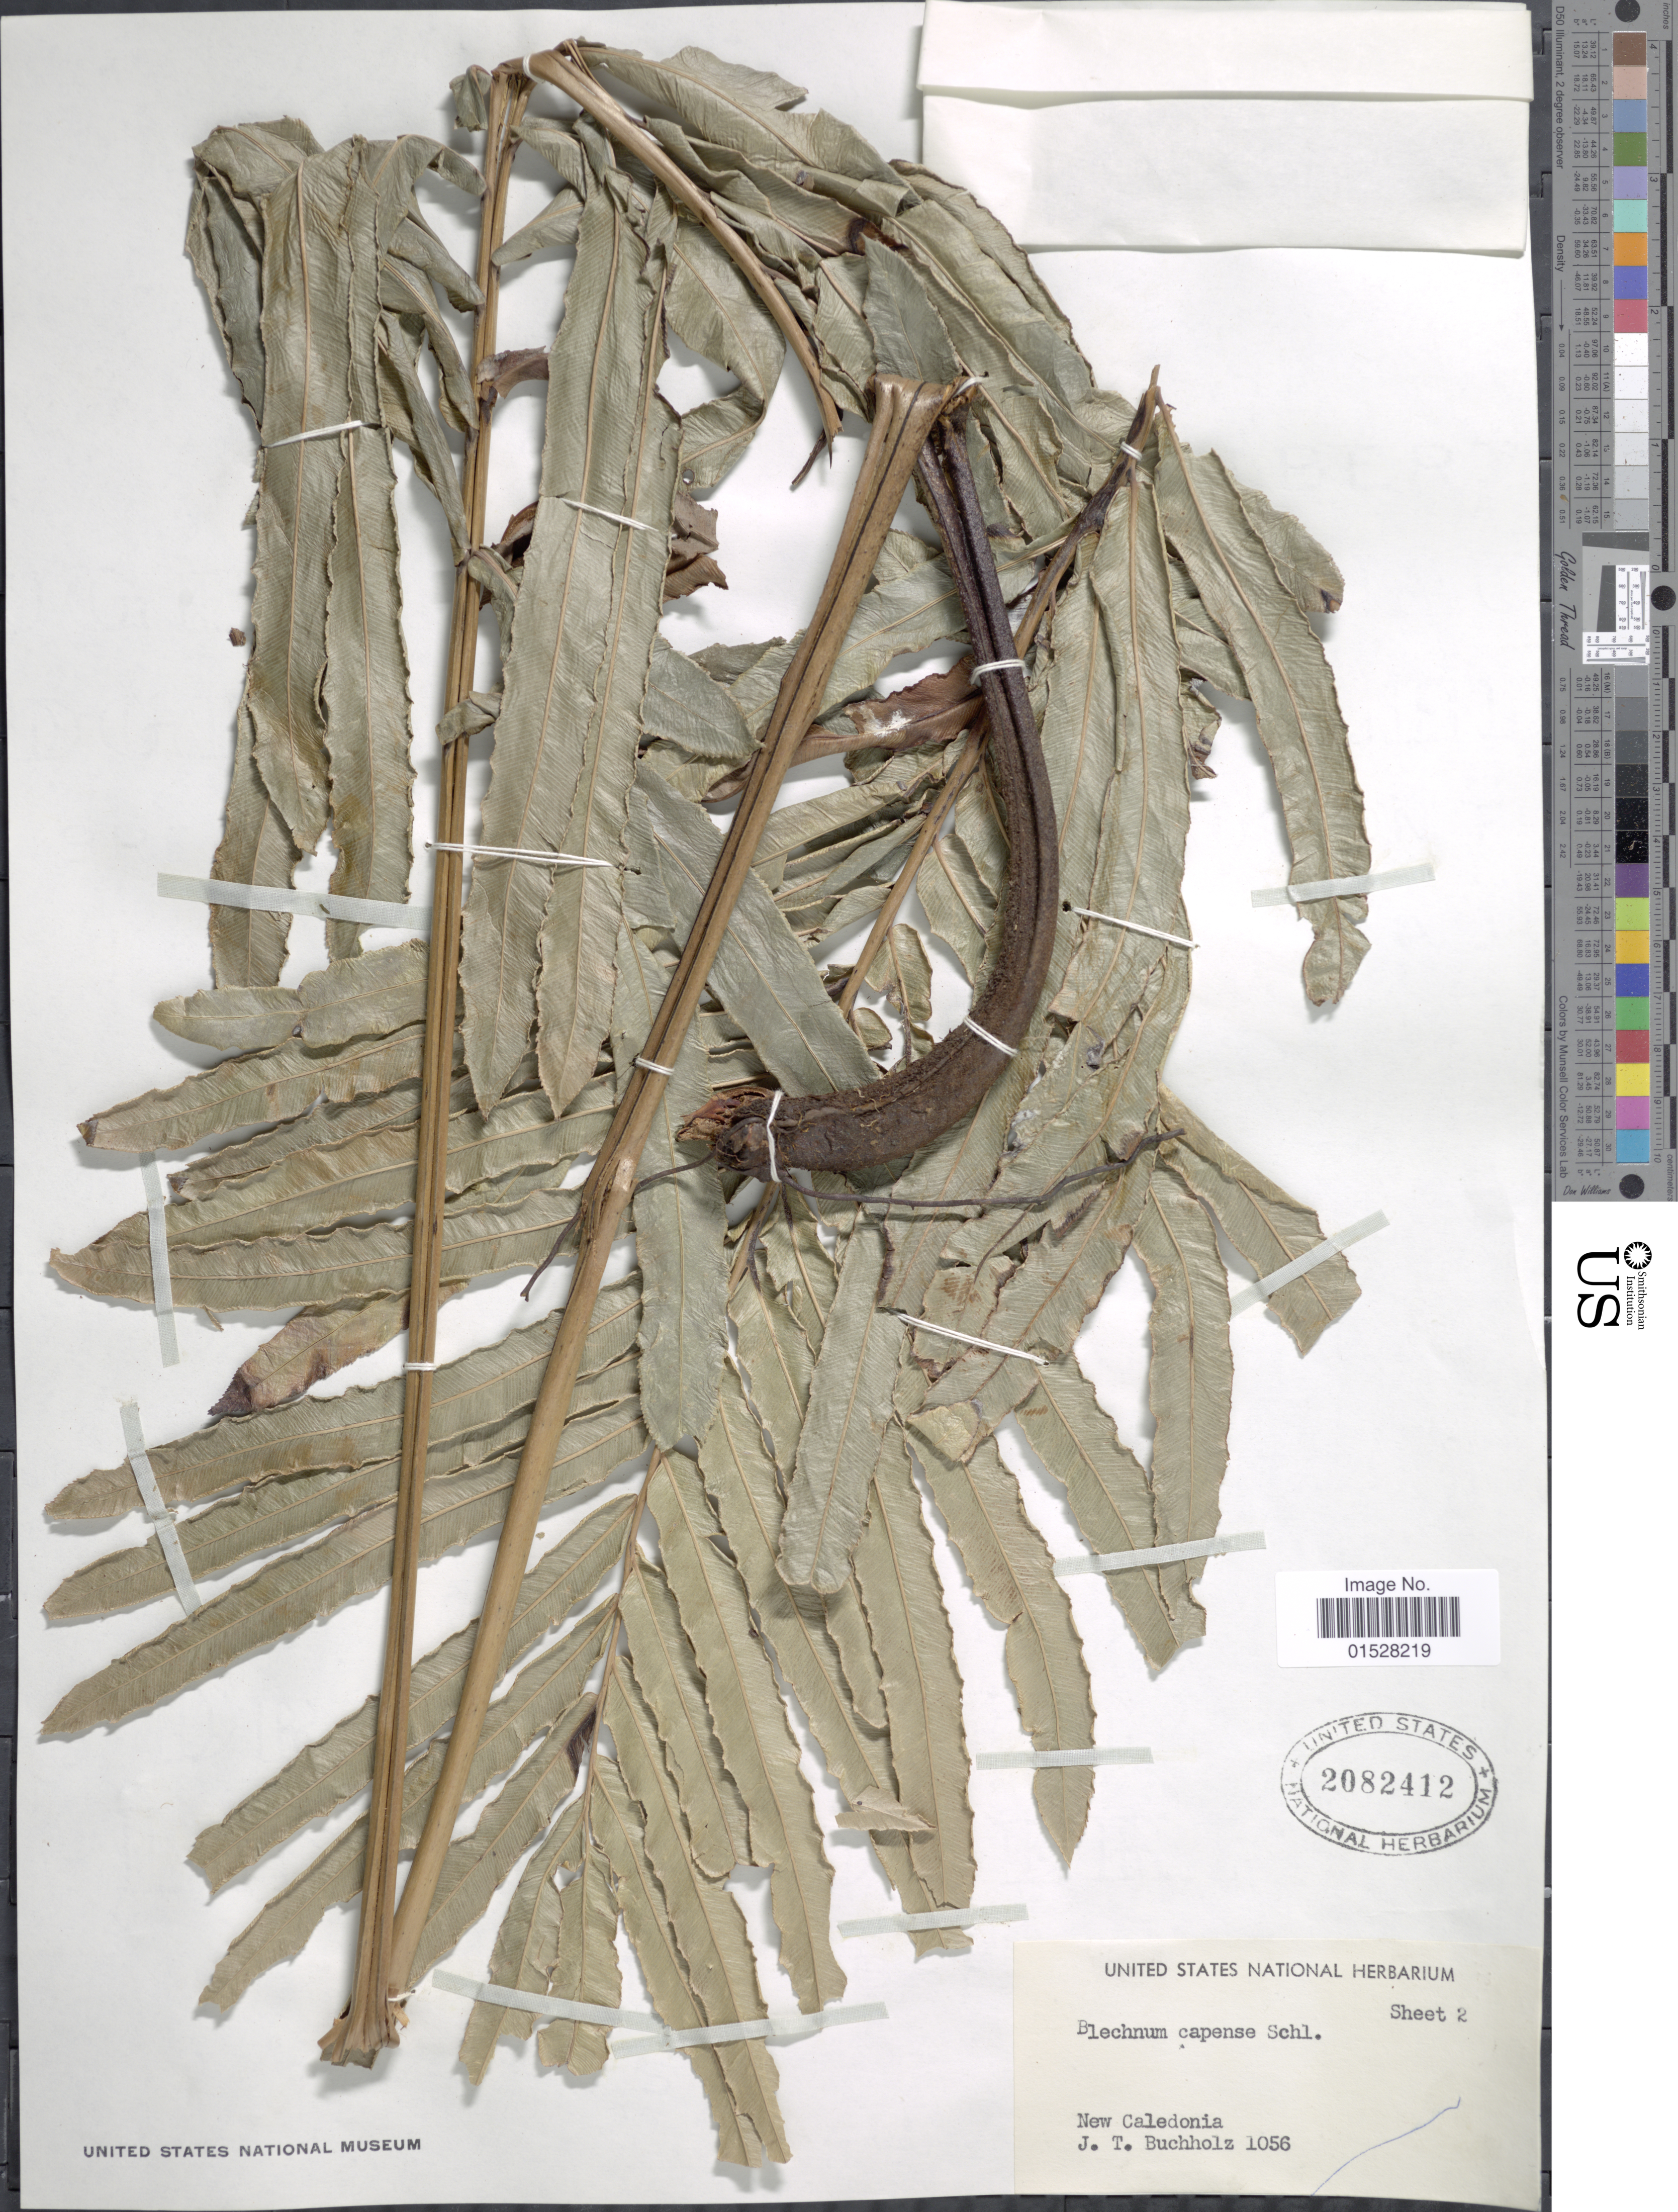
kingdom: Plantae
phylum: Tracheophyta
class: Polypodiopsida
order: Polypodiales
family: Blechnaceae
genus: Blechnum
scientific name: Blechnum subcordatum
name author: (E. Fourn.) Brownlie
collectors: J. T. Buchholz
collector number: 1056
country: New Caledonia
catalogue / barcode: US 2082412